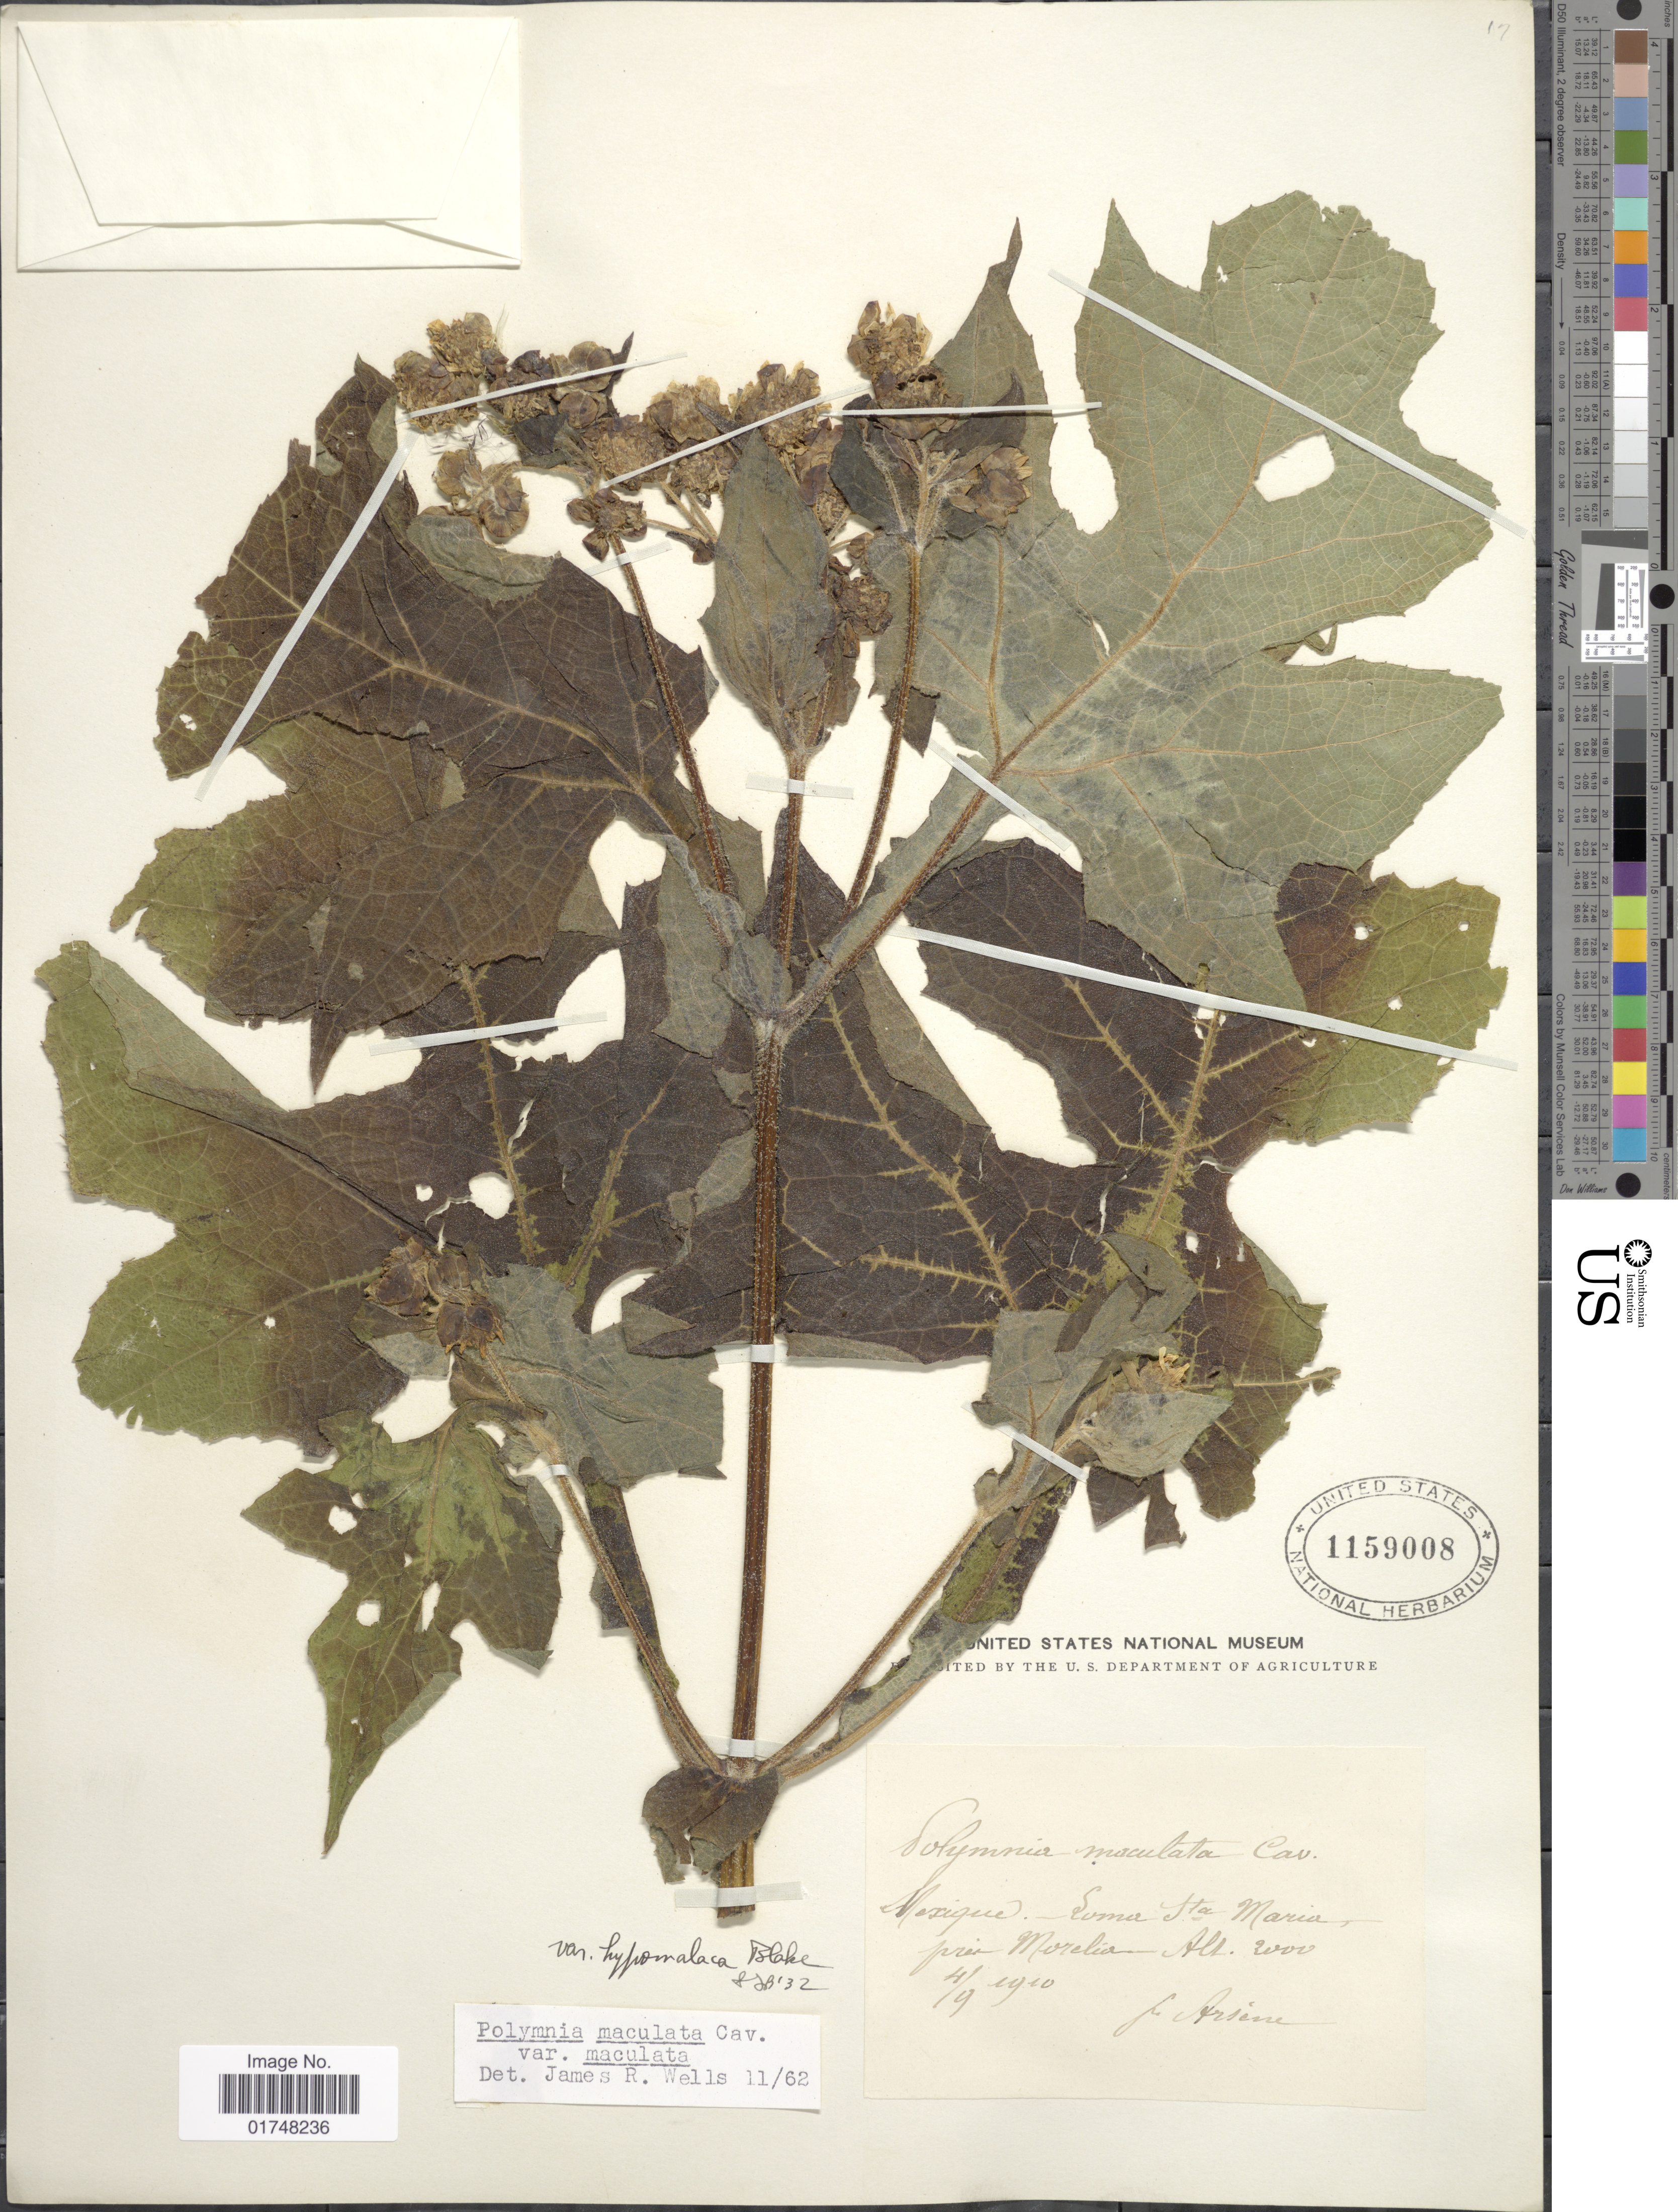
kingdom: Plantae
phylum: Tracheophyta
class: Magnoliopsida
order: Asterales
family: Asteraceae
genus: Smallanthus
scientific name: Smallanthus maculatus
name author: (Cav.) H. Rob.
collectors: F. Arsène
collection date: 1910-09-04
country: Mexico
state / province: Michoacán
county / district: Morelia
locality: Lomas de Santa María, pres Morelia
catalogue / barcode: US 1159008